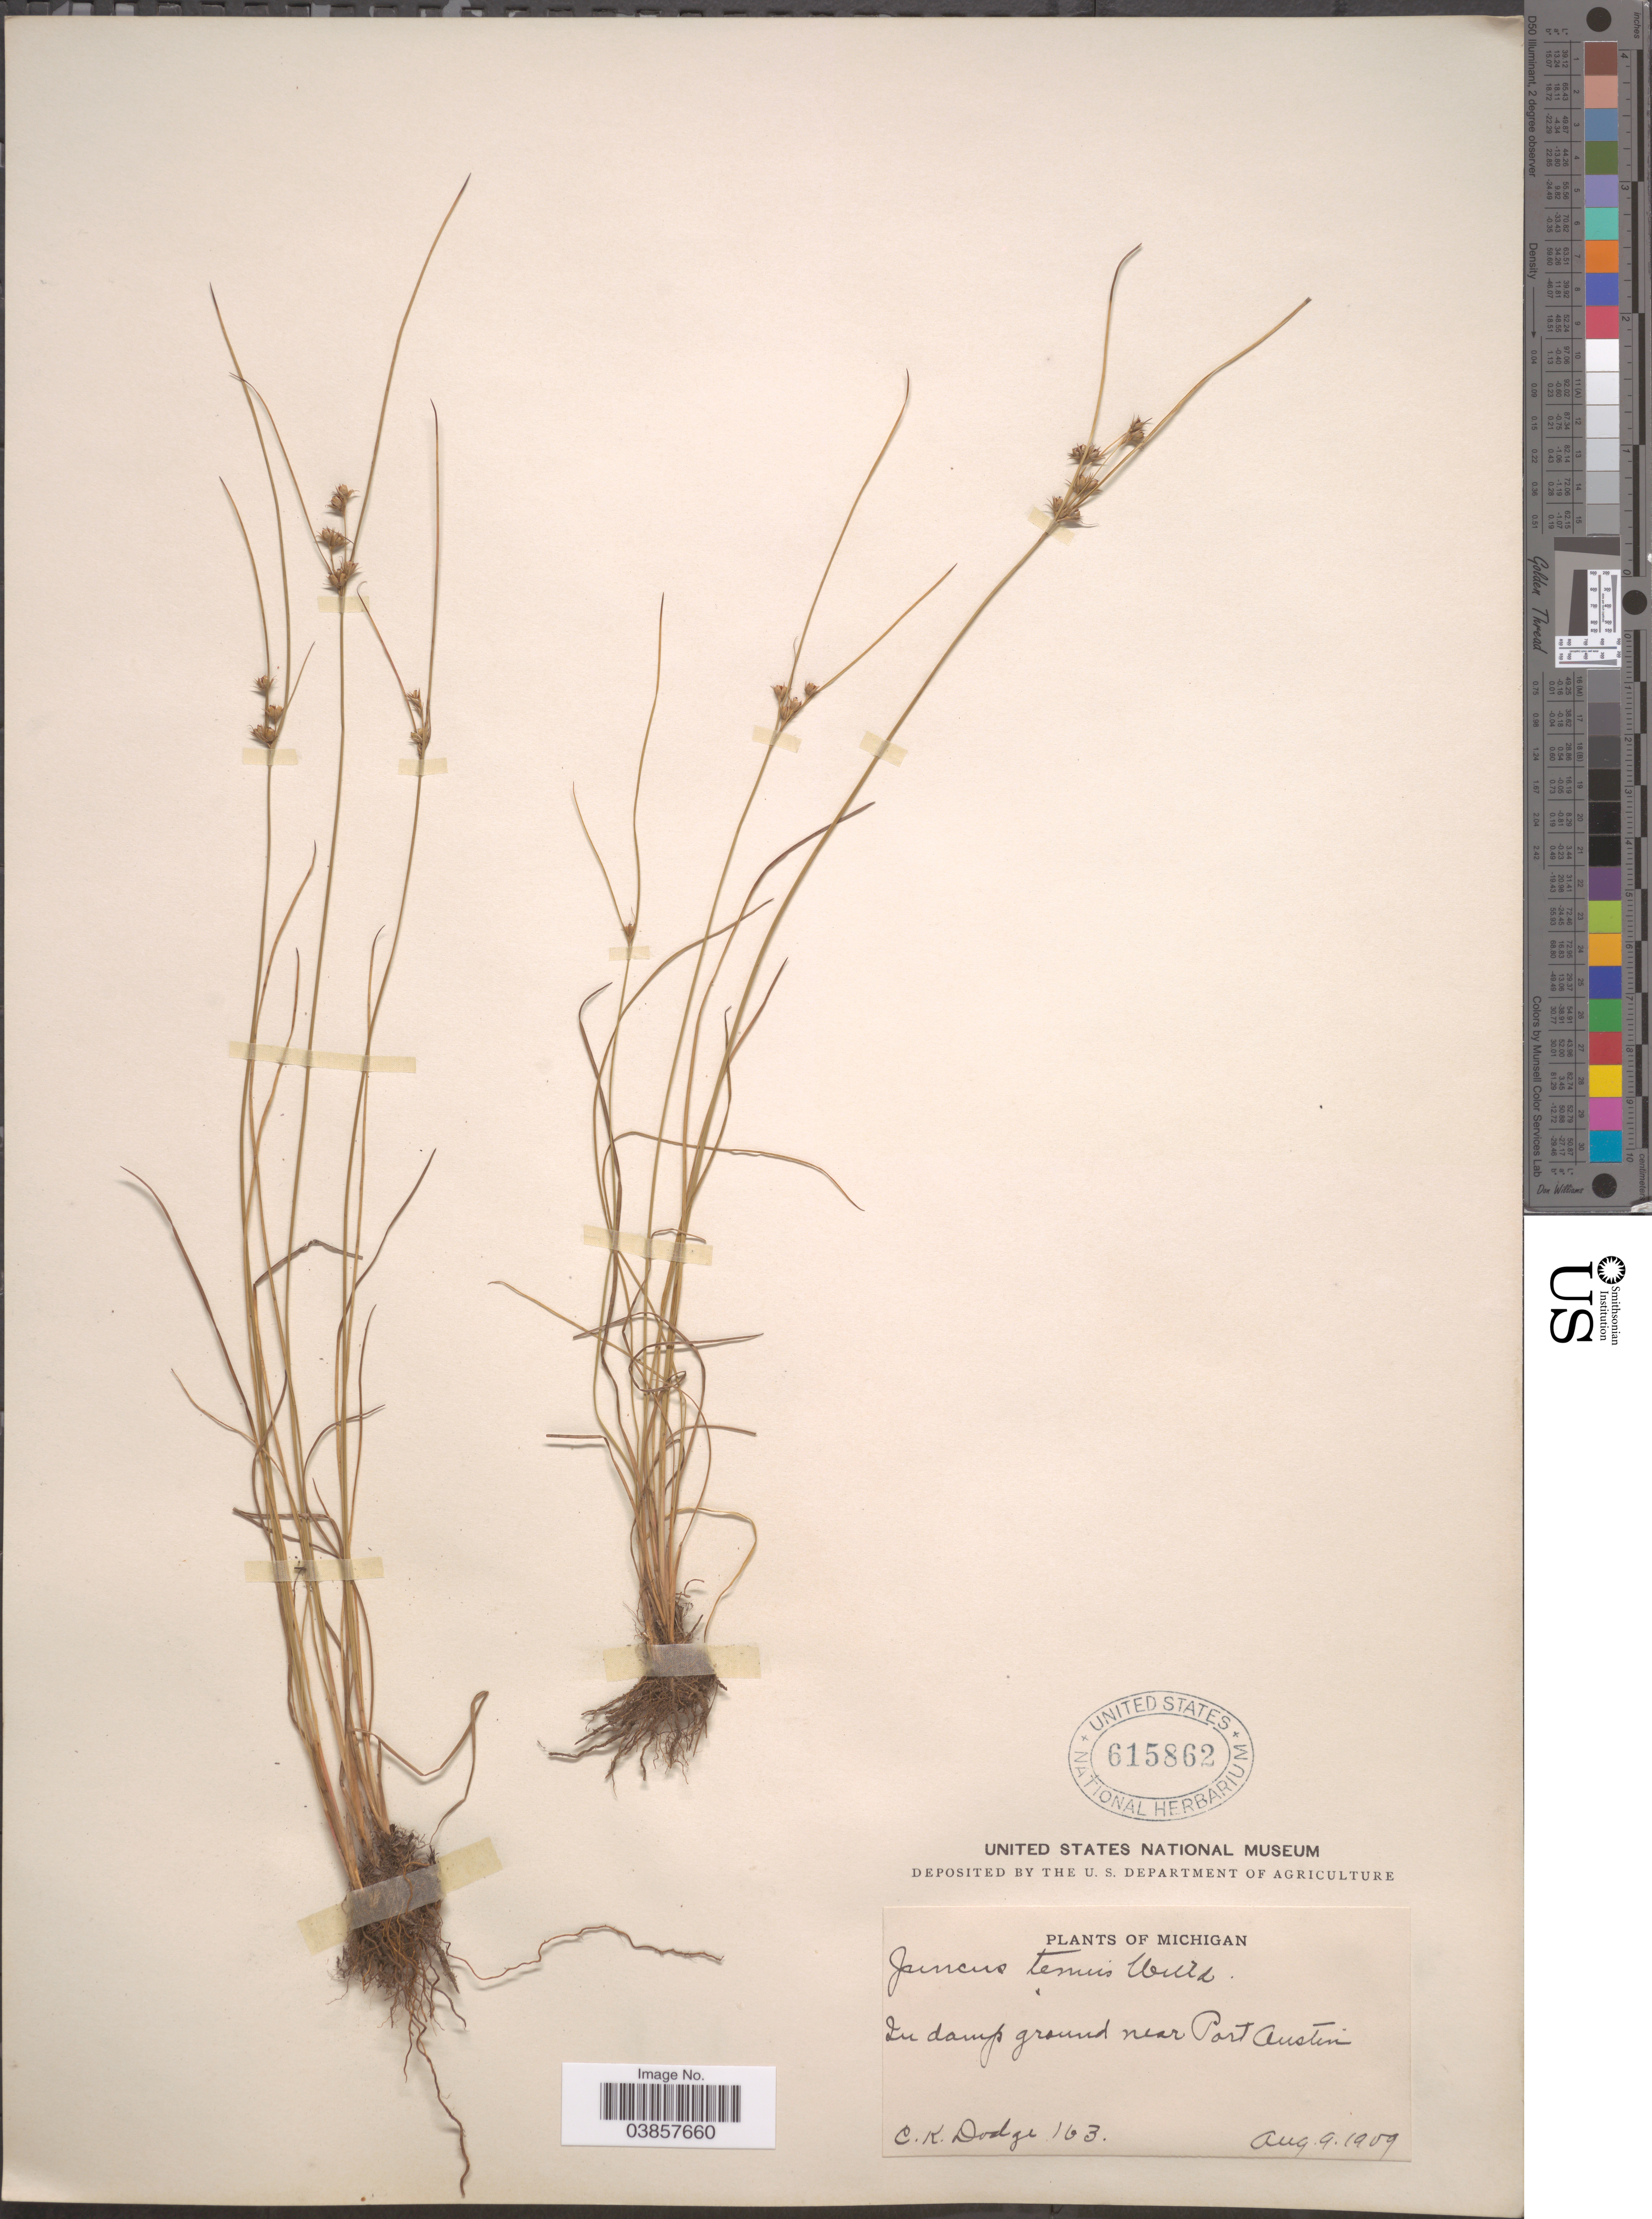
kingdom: Plantae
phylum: Tracheophyta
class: Liliopsida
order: Poales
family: Juncaceae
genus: Juncus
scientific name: Juncus tenuis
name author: Willd.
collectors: C. Dodge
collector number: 163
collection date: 1909-08-09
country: United States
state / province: Michigan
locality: In damp ground near Port Austin.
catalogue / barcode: US 615862